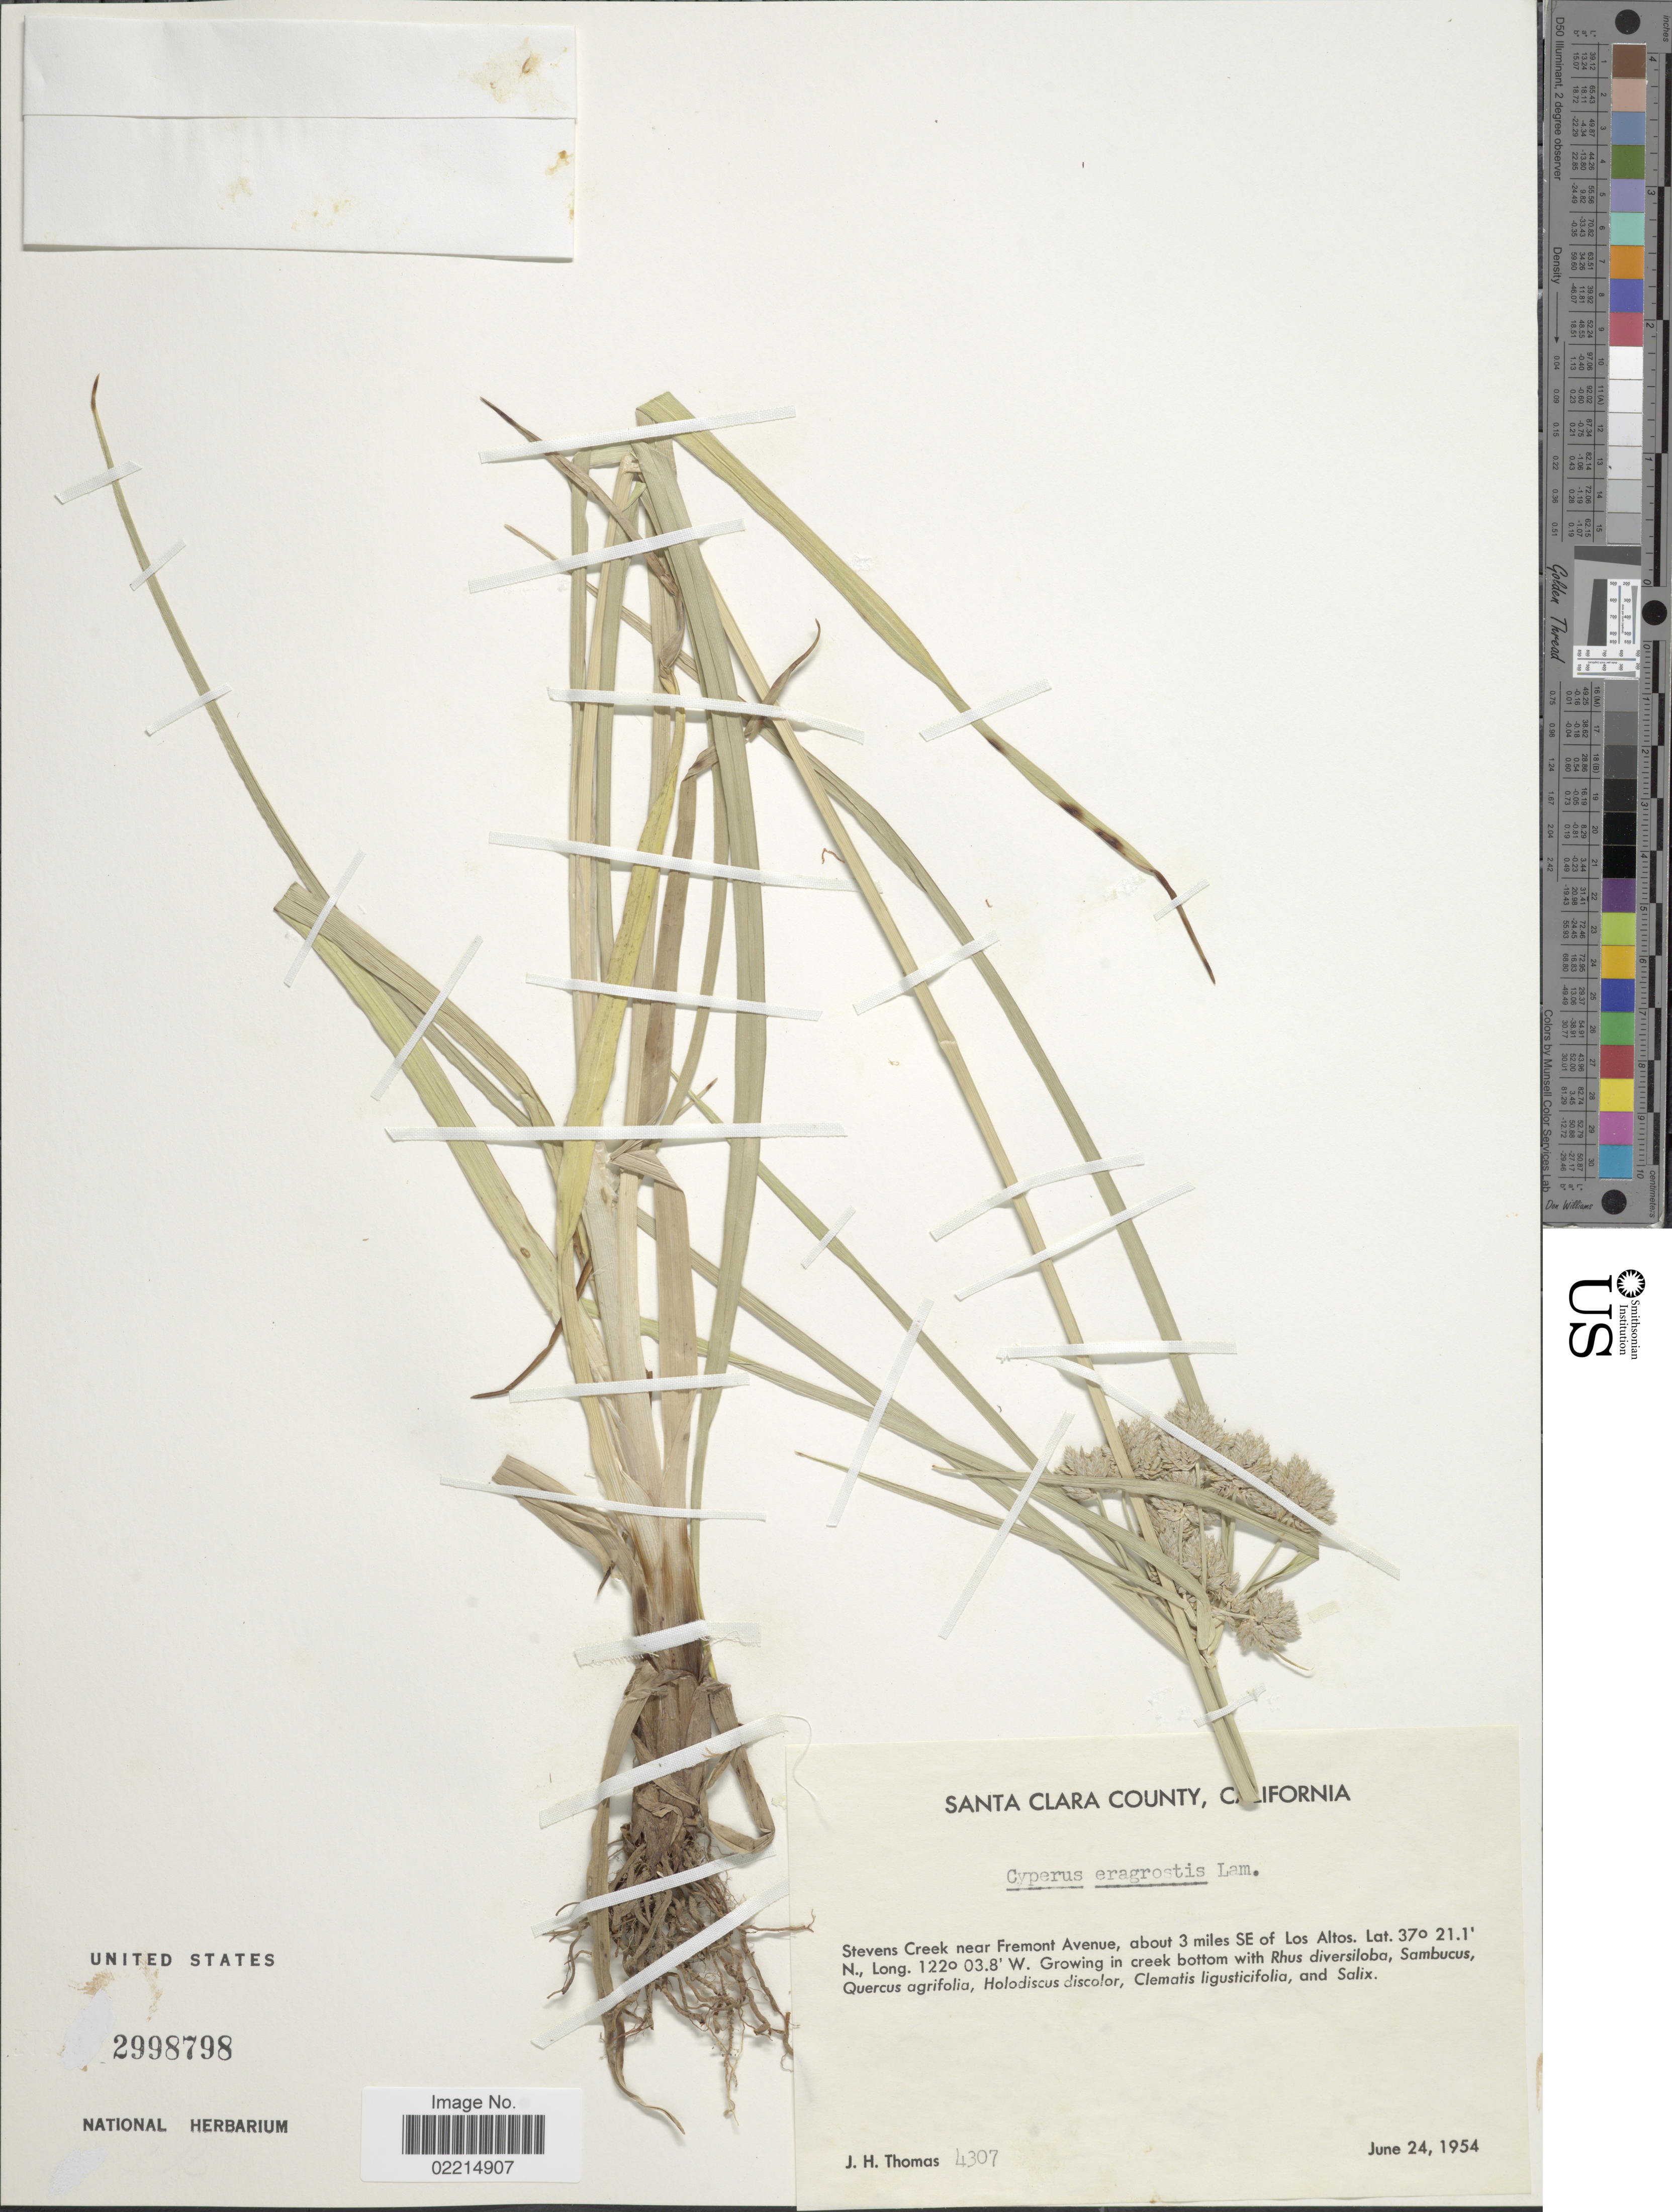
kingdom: Plantae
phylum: Tracheophyta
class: Liliopsida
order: Poales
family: Cyperaceae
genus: Cyperus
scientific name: Cyperus eragrostis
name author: Lam.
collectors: J. H. Thomas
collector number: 4307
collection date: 1954-06-24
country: United States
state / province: California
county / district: Santa Clara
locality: Santa Clara County, Stevens Creek near Fremont Avenue, about 3 miles SE of Los Altos, growing in creek bottom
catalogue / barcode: US 2998798